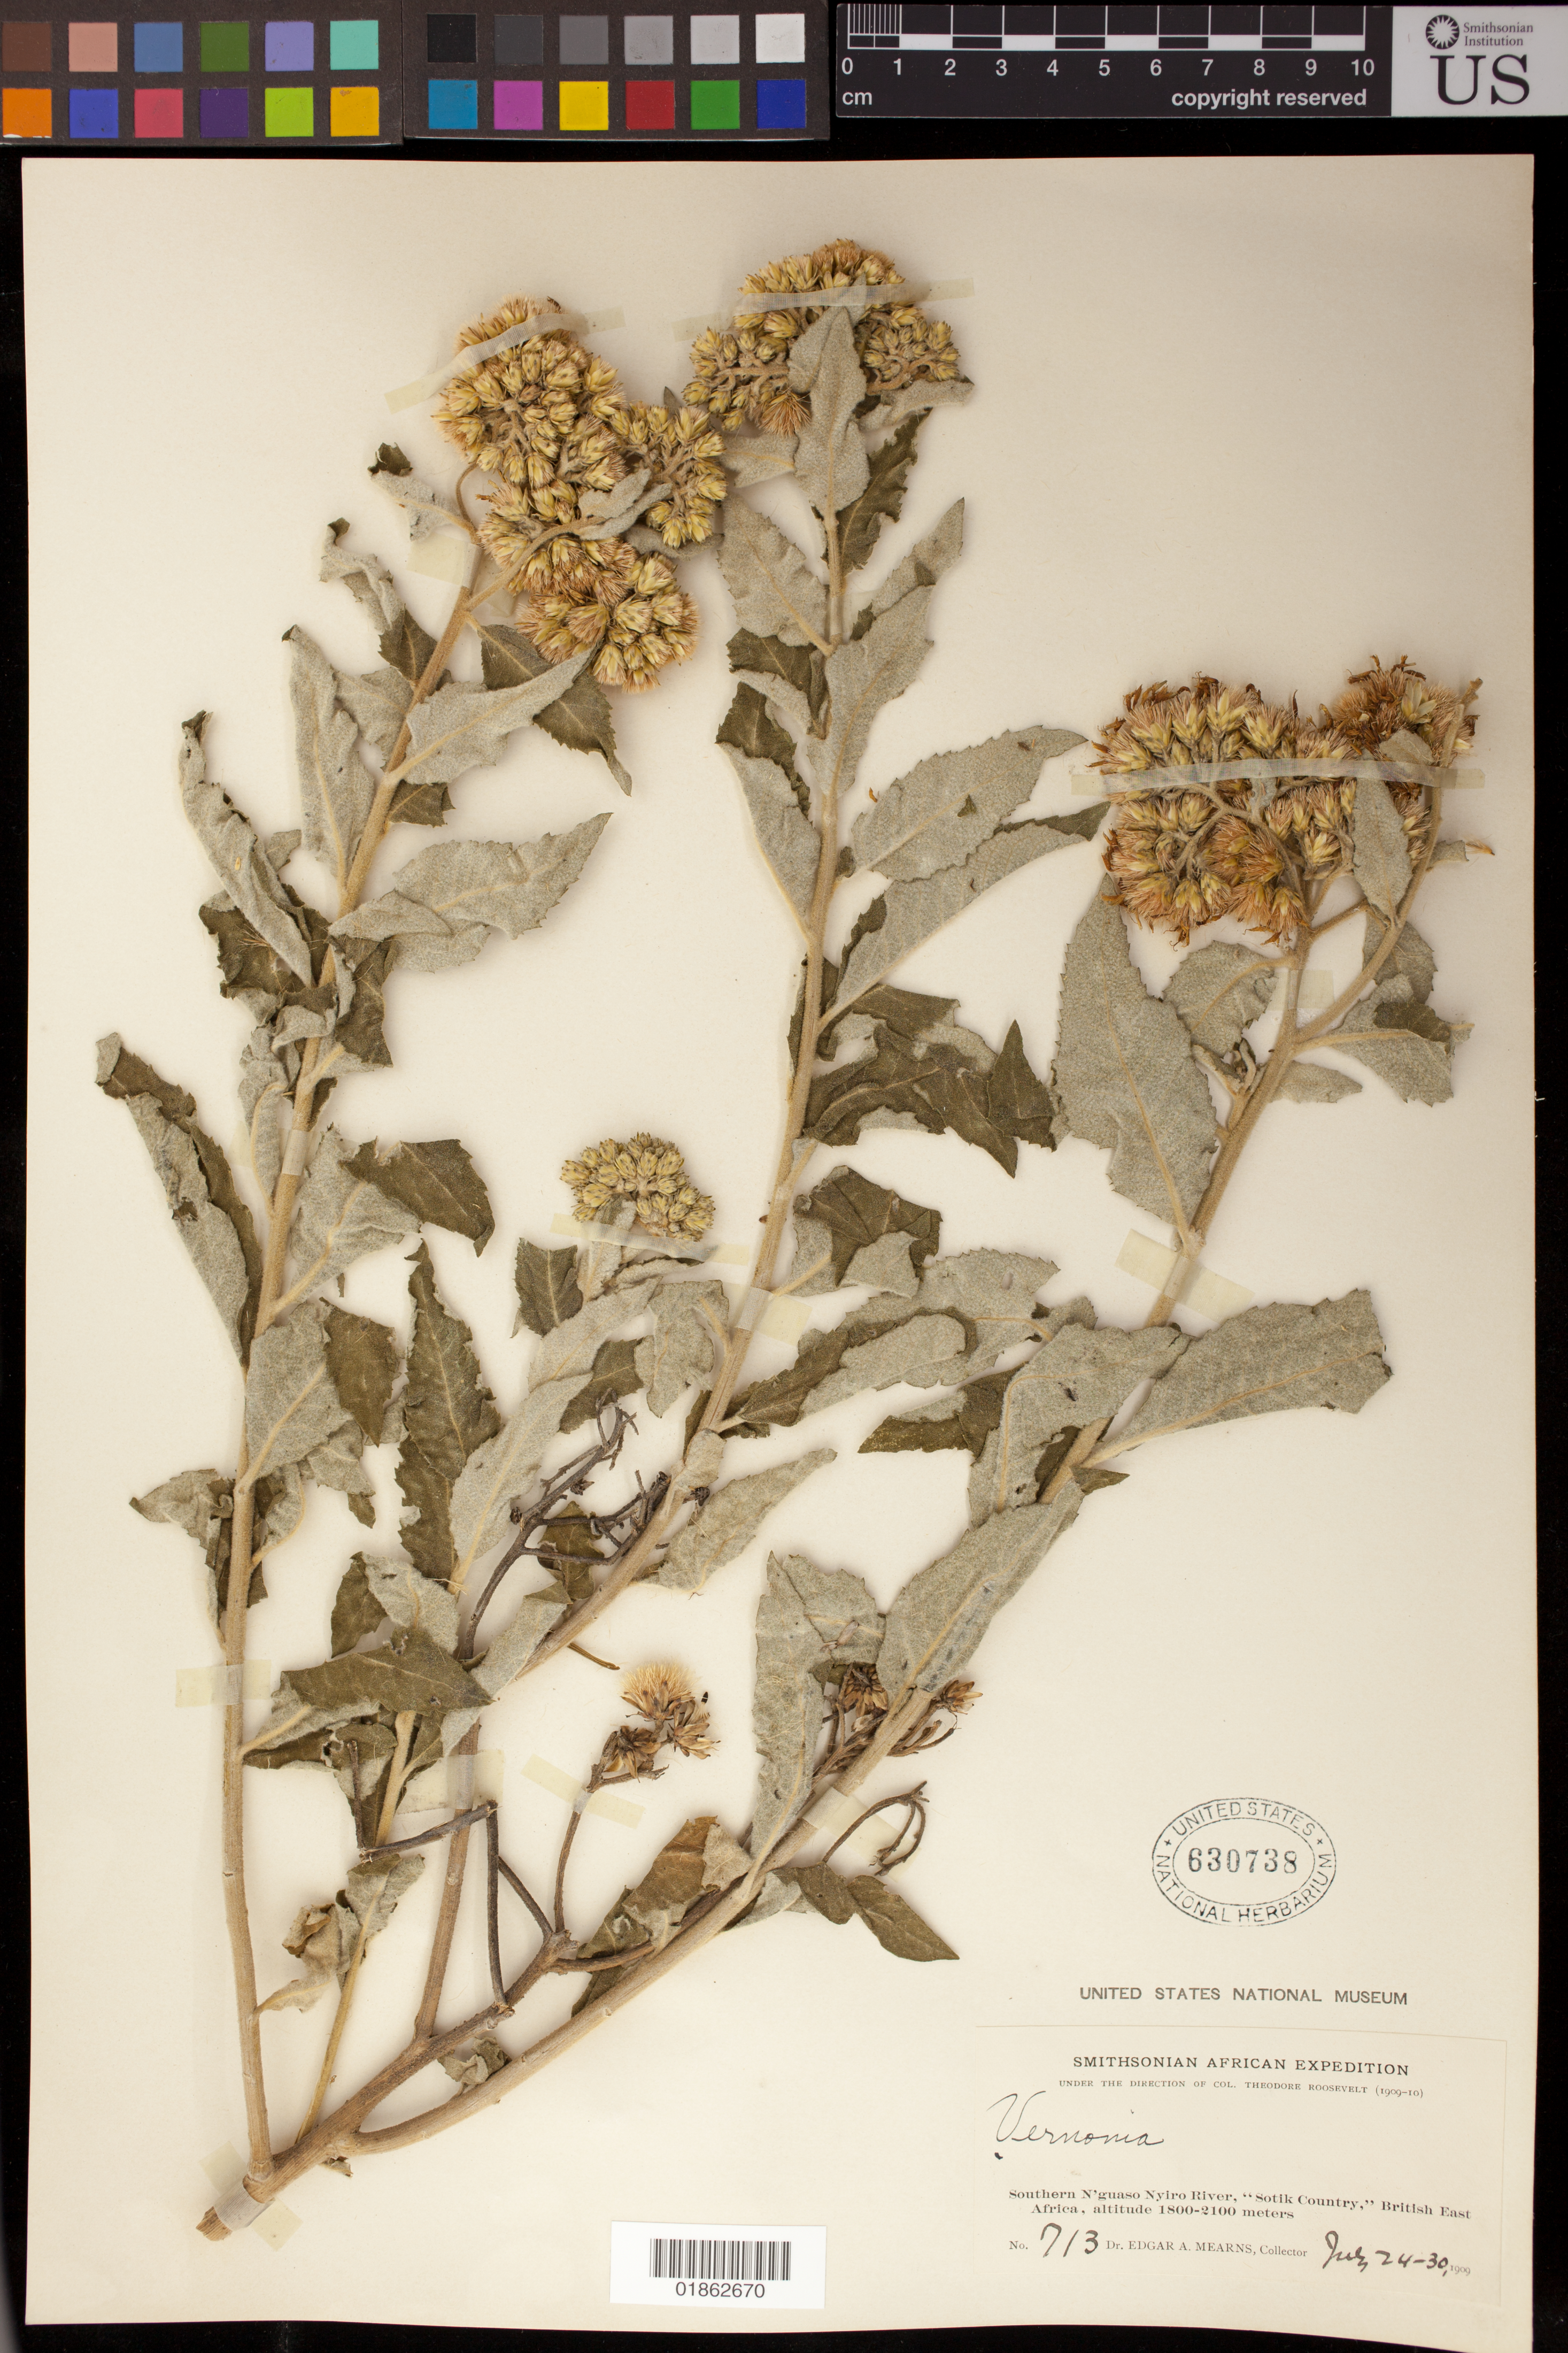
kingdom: Plantae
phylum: Tracheophyta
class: Magnoliopsida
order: Asterales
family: Asteraceae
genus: Vernonia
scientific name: Vernonia sp.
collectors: E. A. Mearns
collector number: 713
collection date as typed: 24 Jul 1909 to 30 Jul 1909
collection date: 1909-07-24/1909-07-30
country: Kenya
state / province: Bomet / Narok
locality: Southern N'guaso Nyiro River. " Sotik Country"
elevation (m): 1800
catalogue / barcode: US 630738